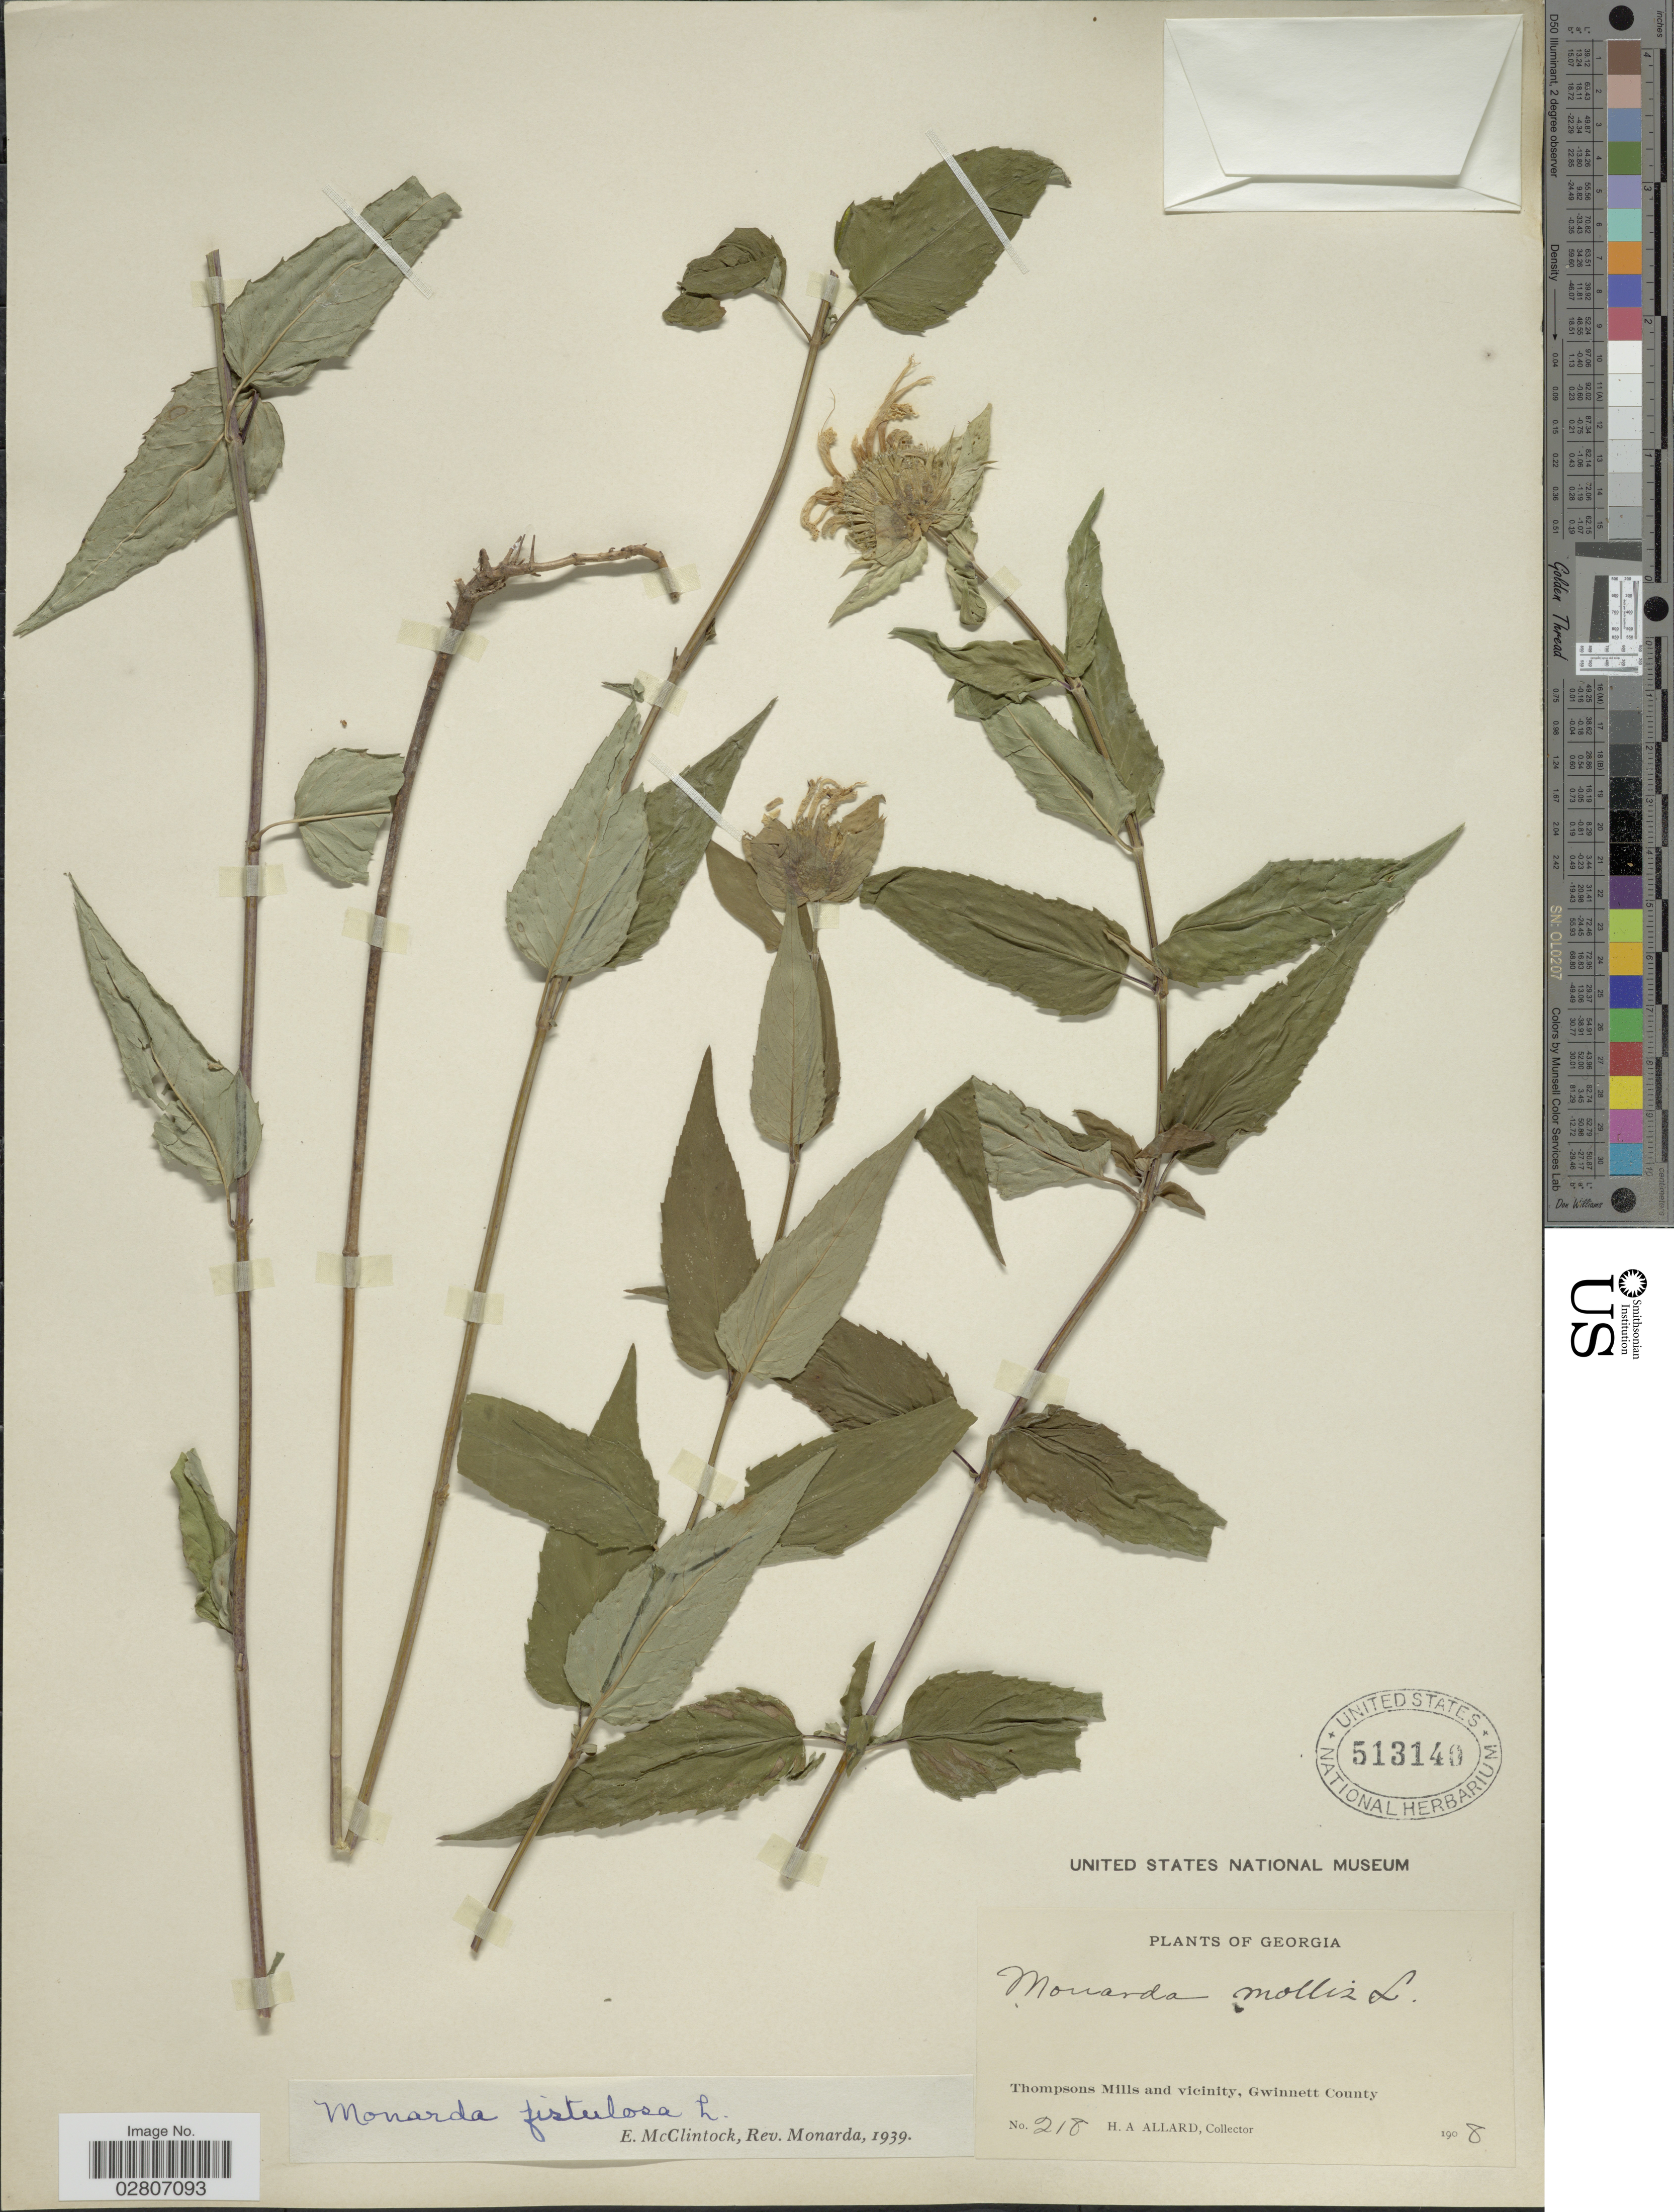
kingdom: Plantae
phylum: Tracheophyta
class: Magnoliopsida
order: Lamiales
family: Lamiaceae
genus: Monarda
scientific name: Monarda fistulosa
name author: L.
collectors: H. A. Allard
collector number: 218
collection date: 1908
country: United States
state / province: Georgia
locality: Thompsons Mills and vicinity, Gwinnett County.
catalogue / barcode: US 513140